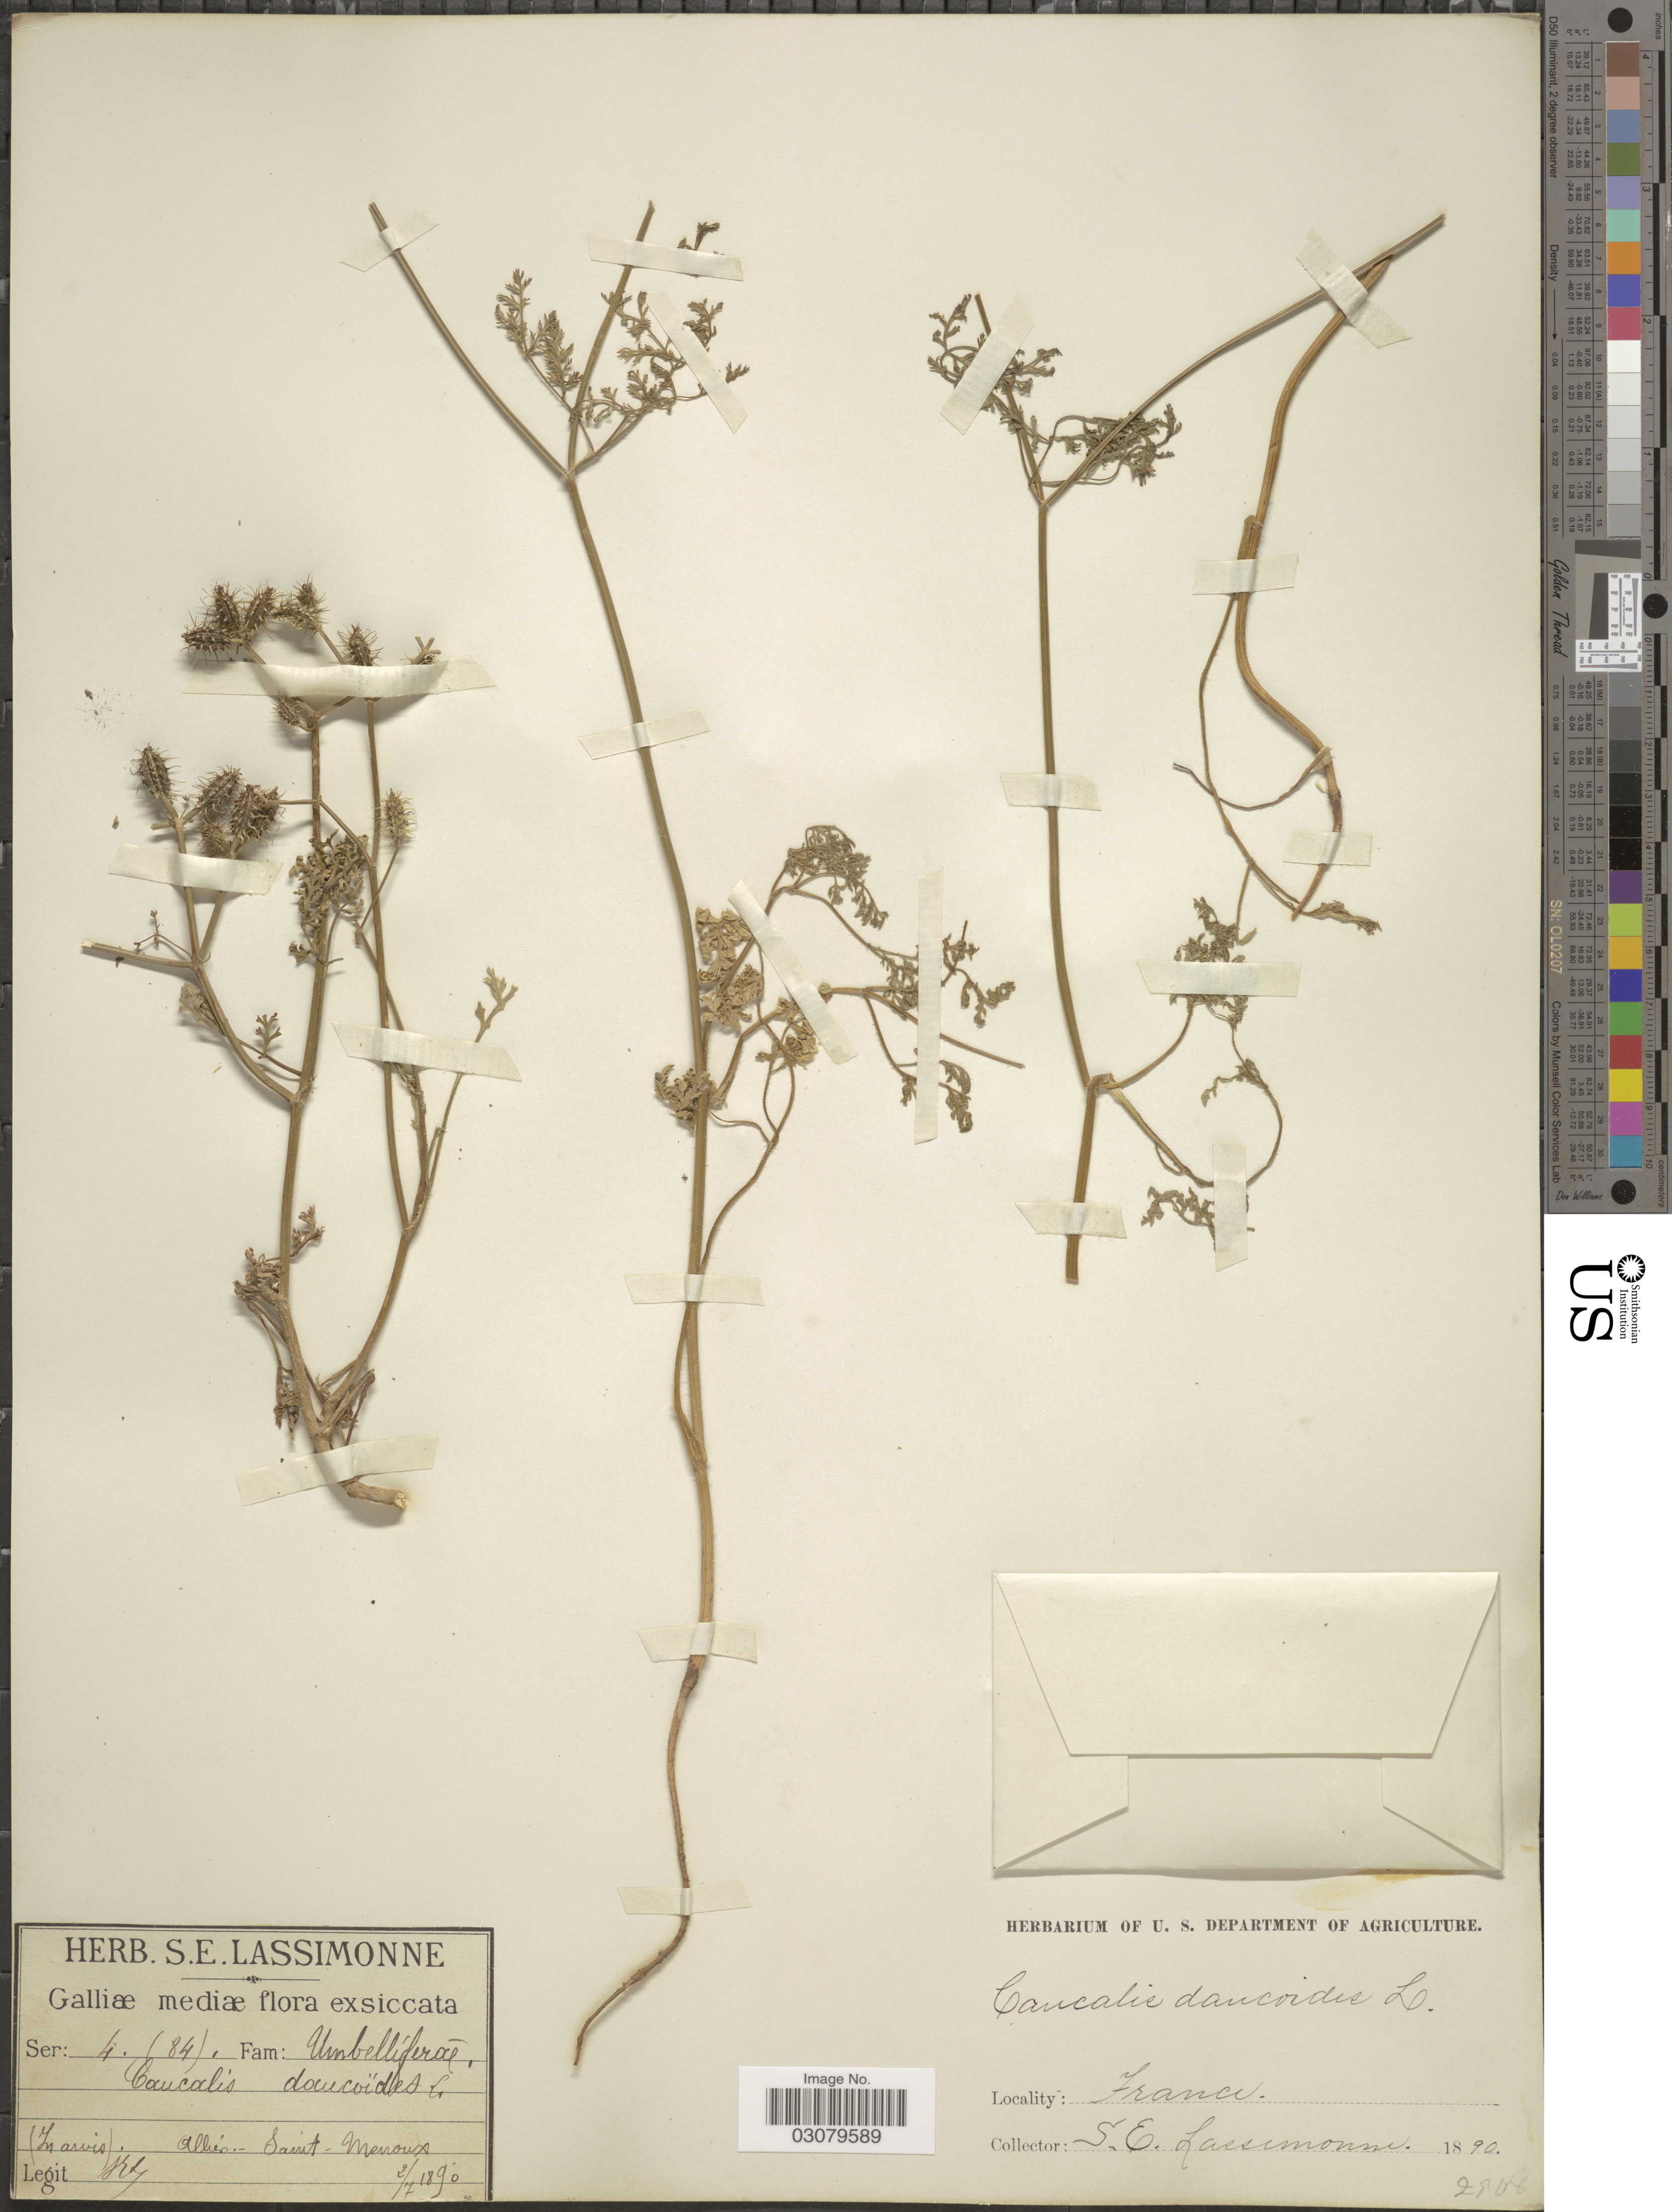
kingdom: Plantae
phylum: Tracheophyta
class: Magnoliopsida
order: Apiales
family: Apiaceae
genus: Caucalis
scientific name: Caucalis daucoides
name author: L.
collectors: S. Lassimonne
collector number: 4 (84)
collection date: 1890-07-02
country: France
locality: Galliæ mediæ. (In arvis). Allier. - Saint - Menoux.